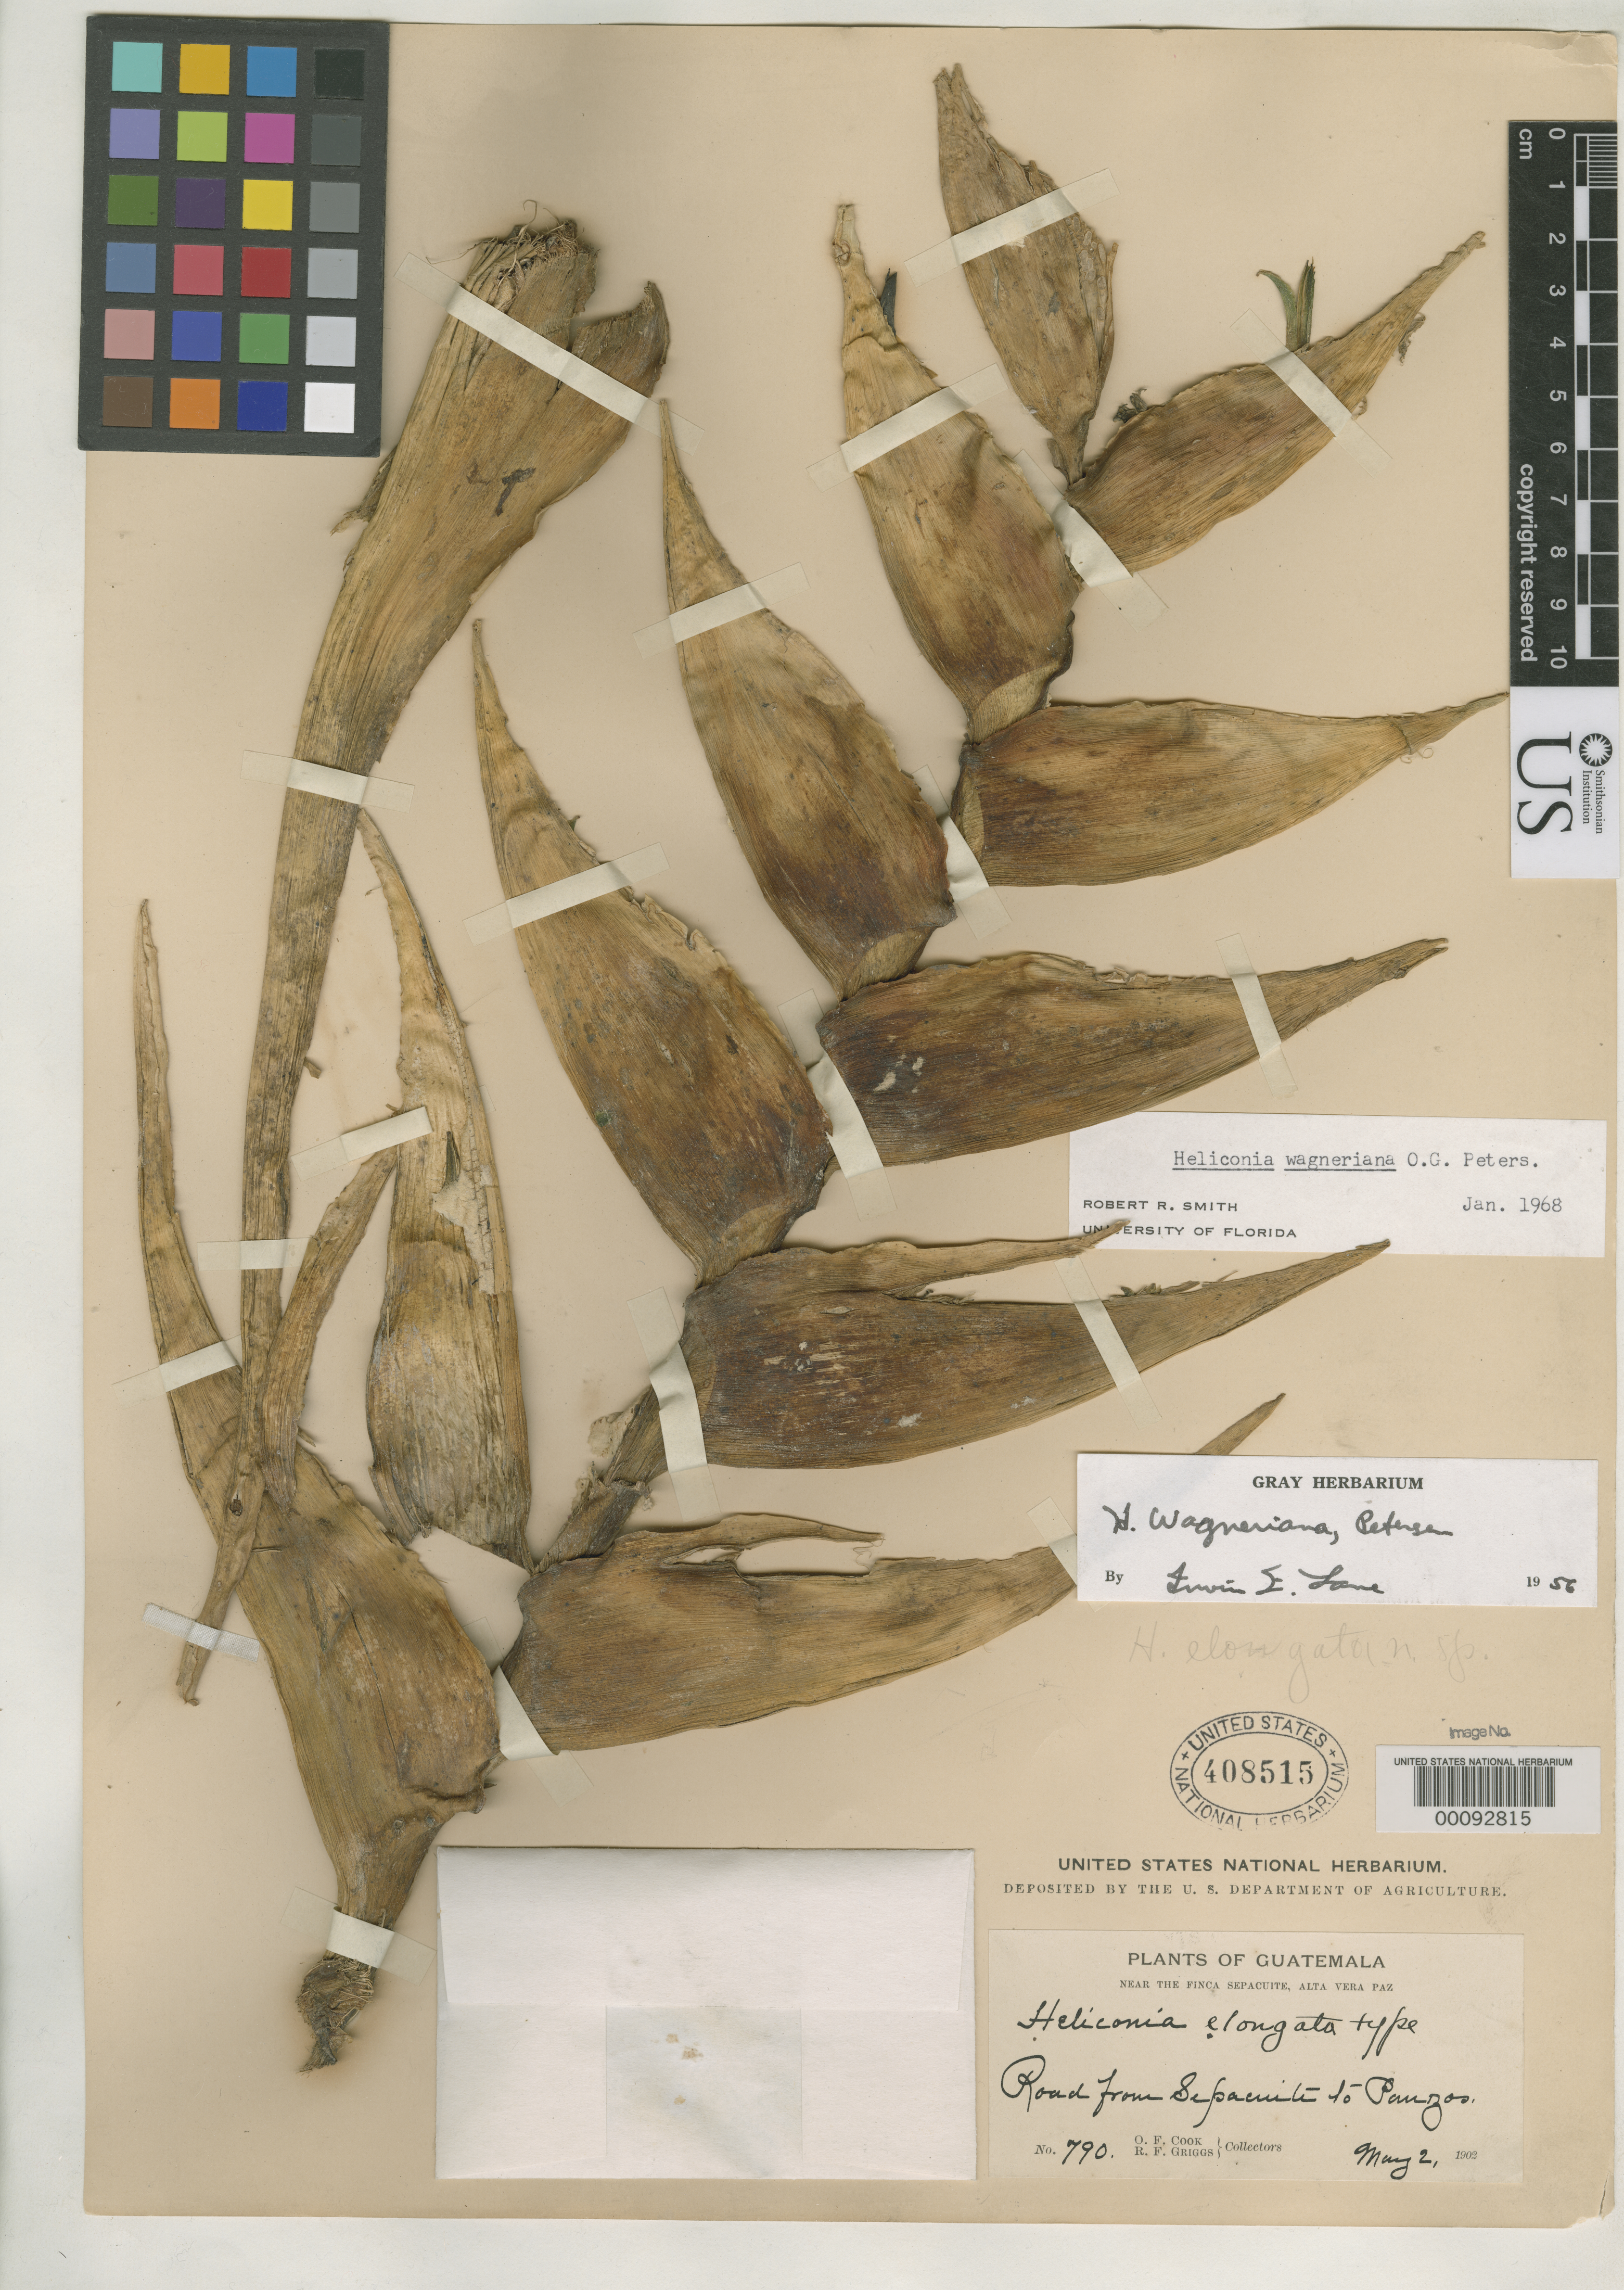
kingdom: Plantae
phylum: Tracheophyta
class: Liliopsida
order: Zingiberales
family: Heliconiaceae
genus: Heliconia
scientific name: Heliconia elongata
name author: R.F. Griggs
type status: Syntype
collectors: O. F. Cook & R. F. Griggs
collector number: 790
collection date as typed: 02 May 1902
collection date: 1902-05-02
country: Guatemala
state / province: Alta Verapaz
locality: Road from Sepacuite Topolochic.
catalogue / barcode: US 408515